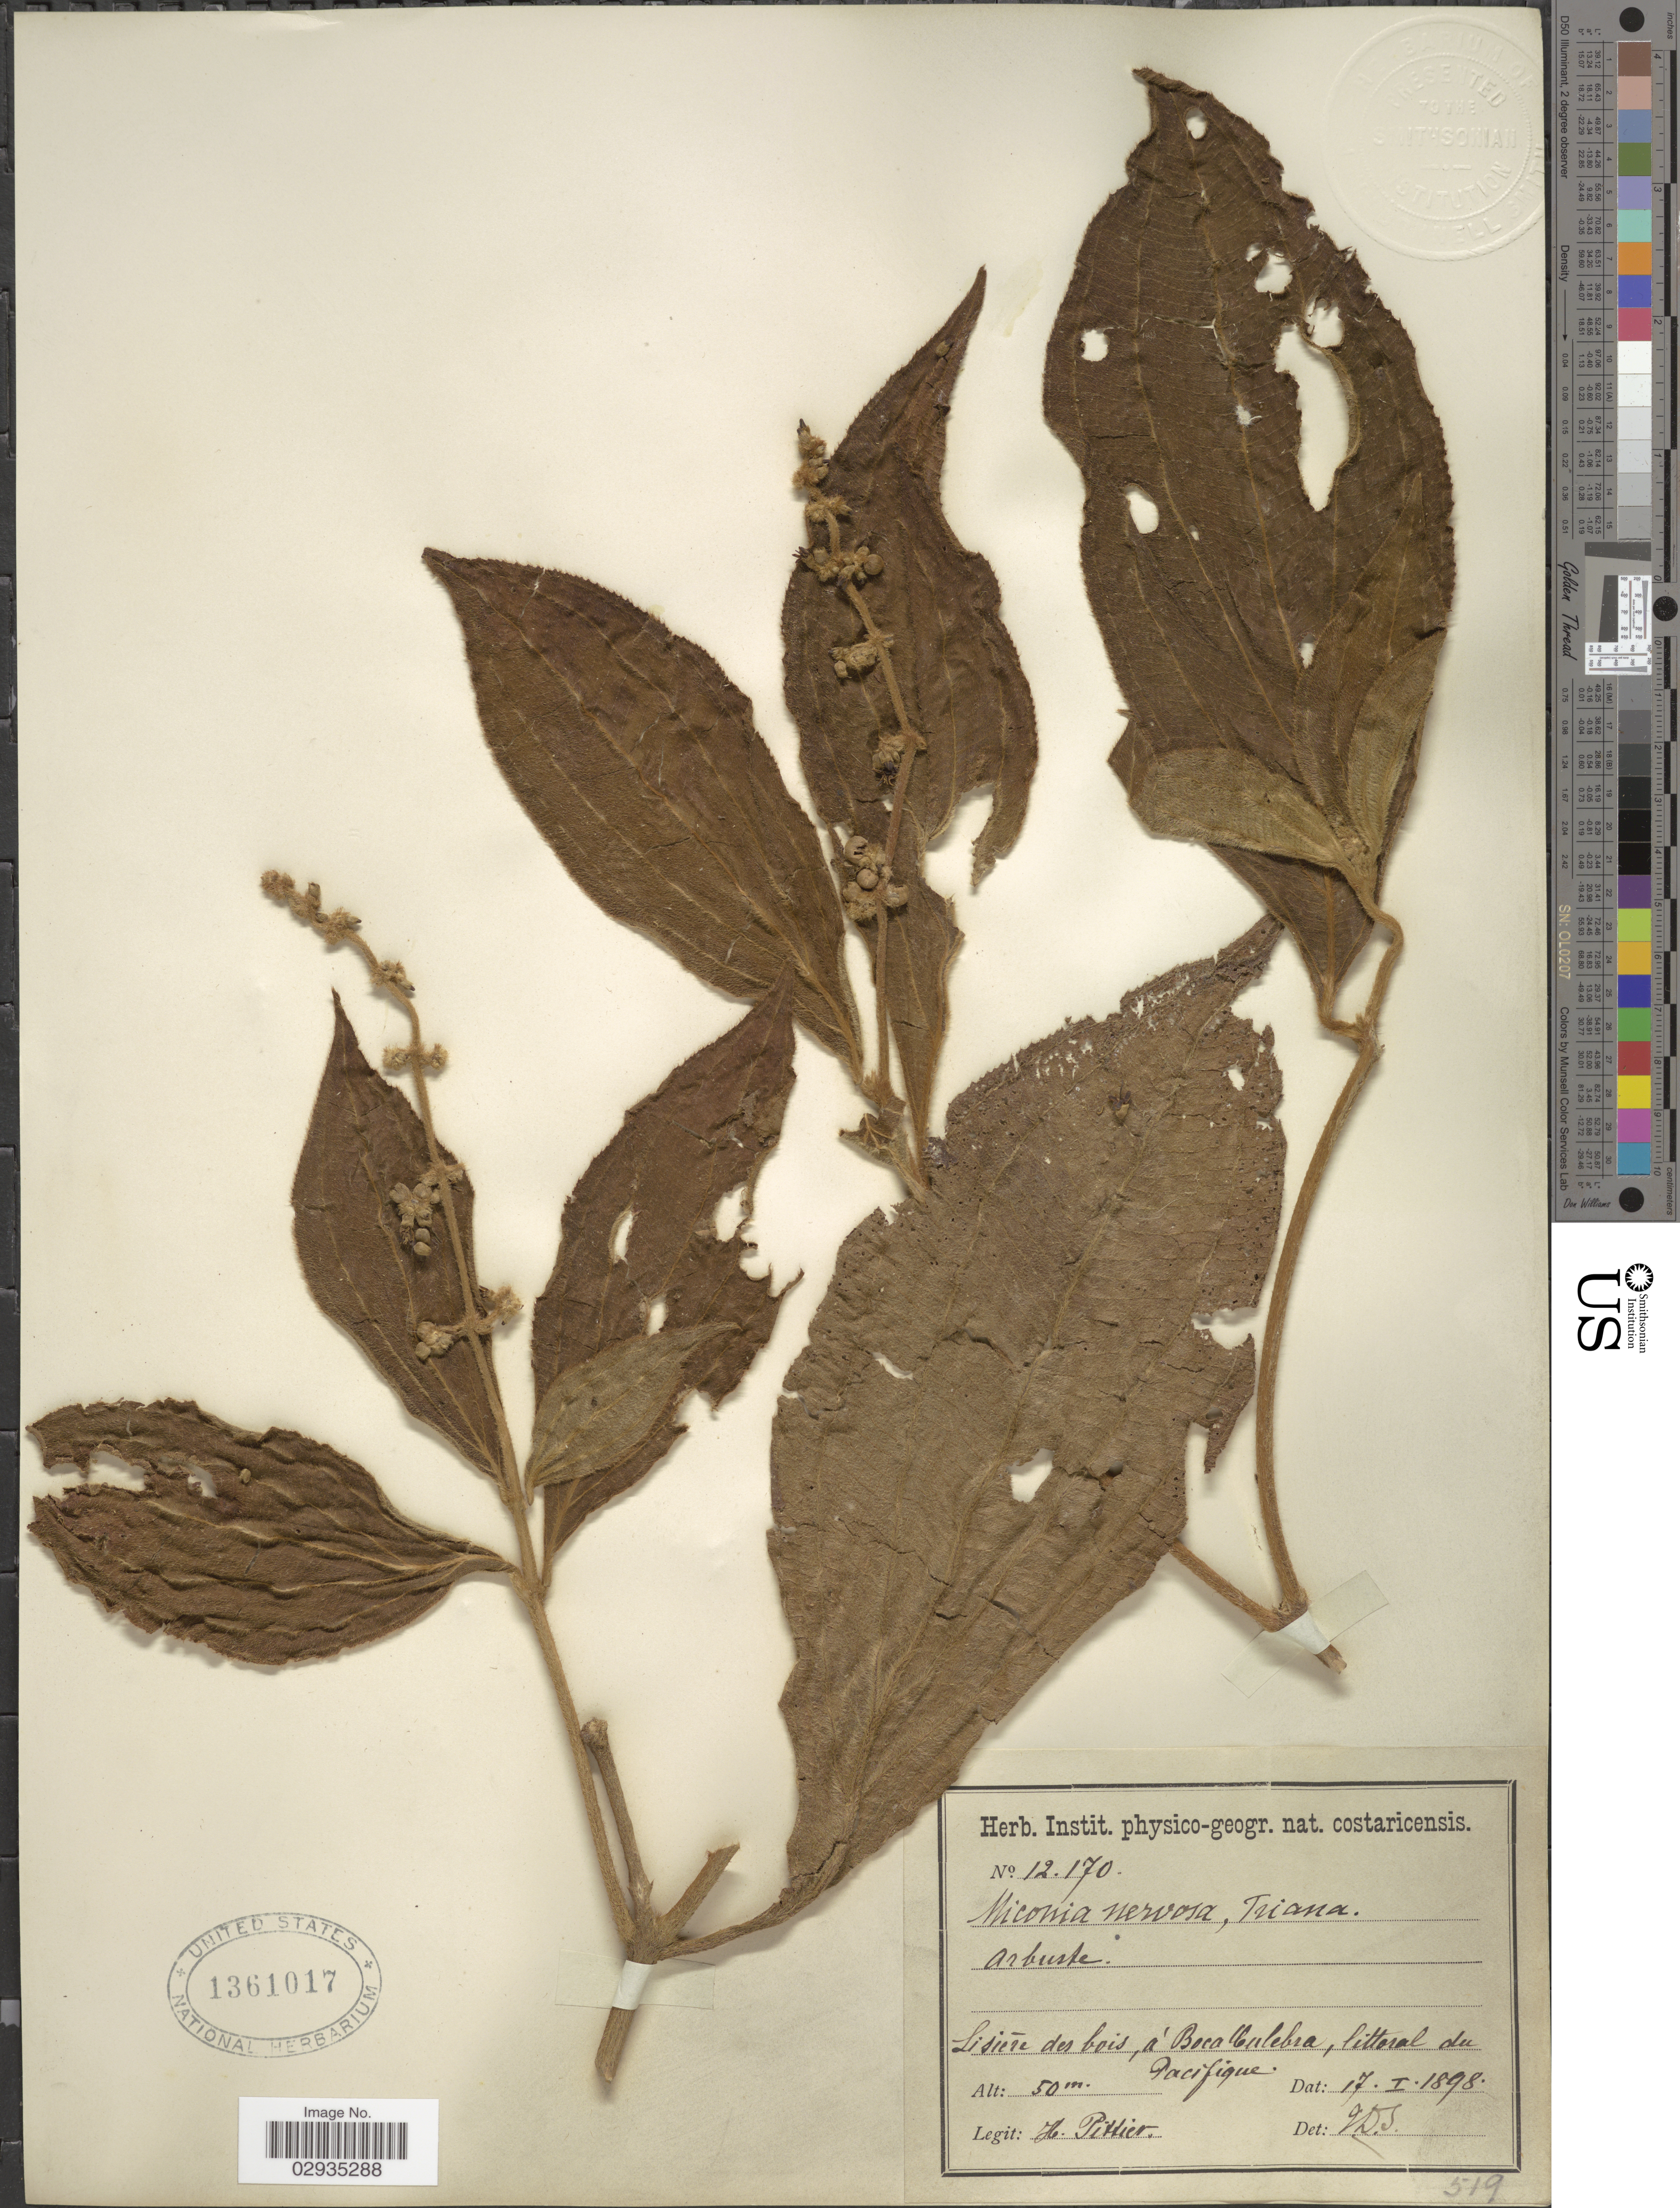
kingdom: Plantae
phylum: Tracheophyta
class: Magnoliopsida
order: Myrtales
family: Melastomataceae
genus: Miconia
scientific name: Miconia nervosa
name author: (Sm.) Triana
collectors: H. F. Pittier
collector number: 12170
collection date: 1898-01-17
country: Costa Rica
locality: Lisiére des bois, á Boca Culebra, littoral du Pacifique.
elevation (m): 50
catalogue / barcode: US 1361017